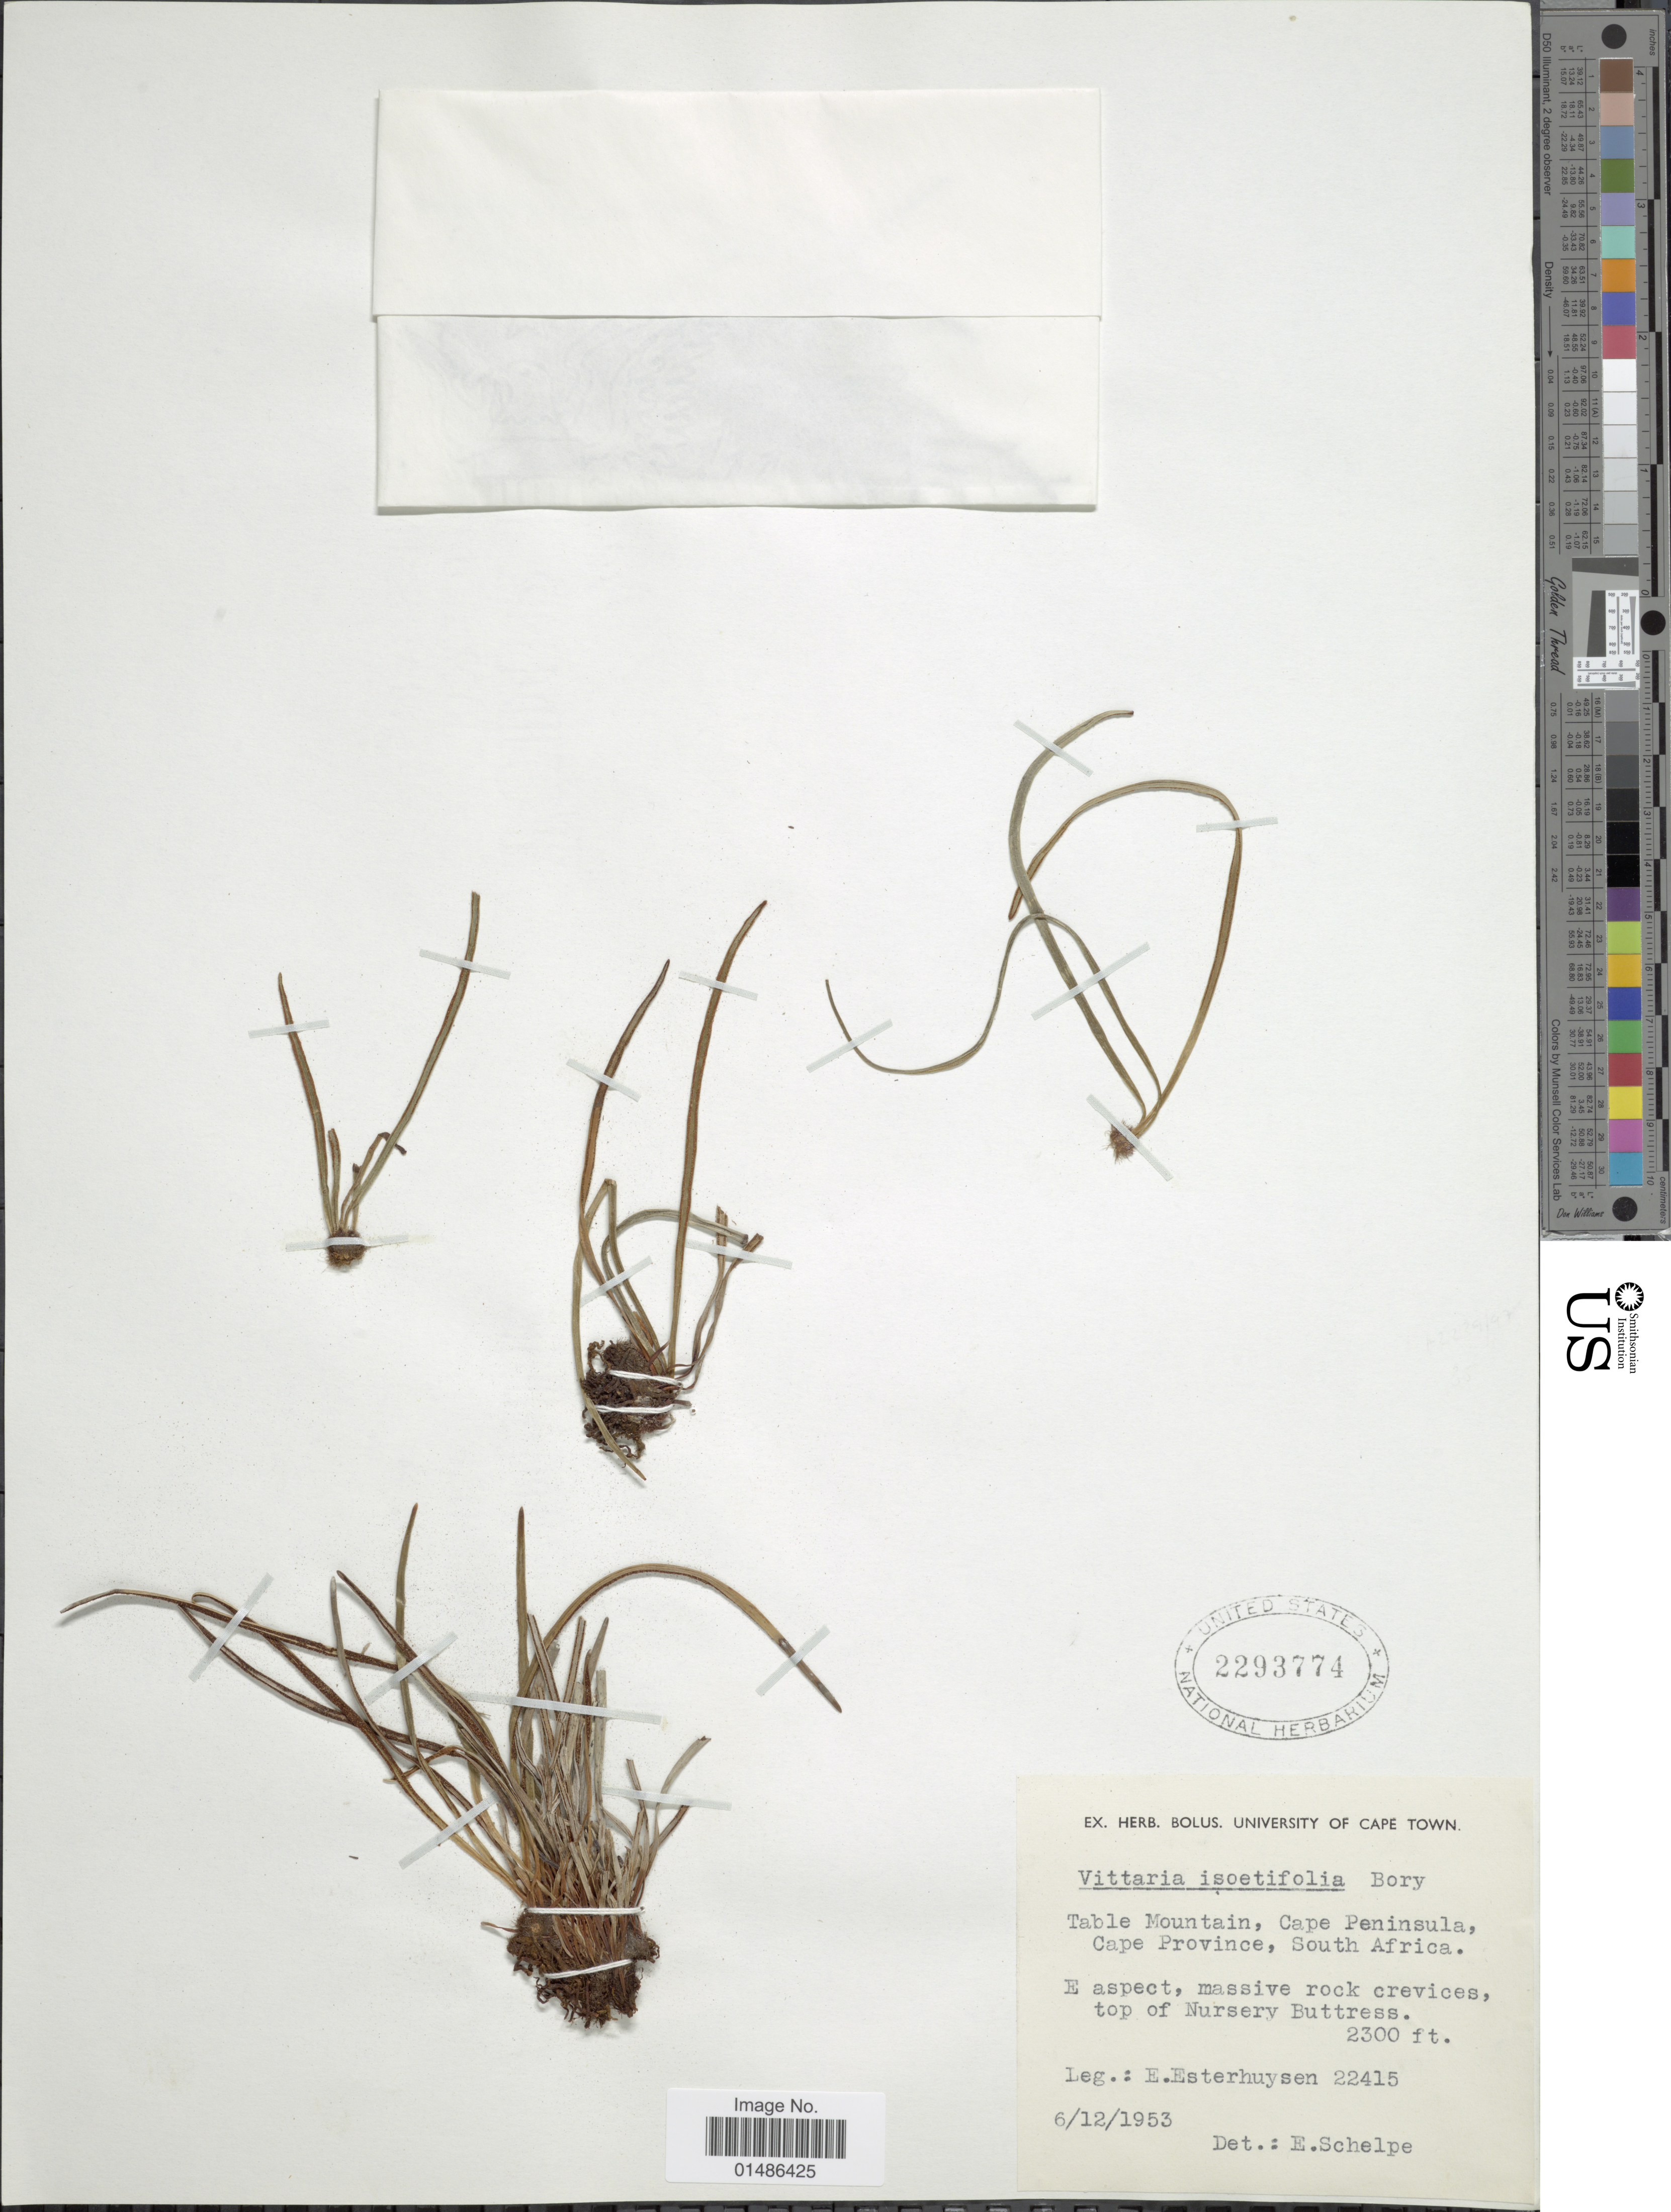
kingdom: Plantae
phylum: Tracheophyta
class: Polypodiopsida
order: Polypodiales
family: Pteridaceae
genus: Haplopteris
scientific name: Haplopteris isoetifolia comb. in ed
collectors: E. E. Esterhuysen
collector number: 22415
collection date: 1953-12-06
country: South Africa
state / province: Western Cape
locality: Table Mountain, Cape Peninsula. E aspect, massive rock crevices, top of Nursery Buttress.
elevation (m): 701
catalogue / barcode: US 2293774